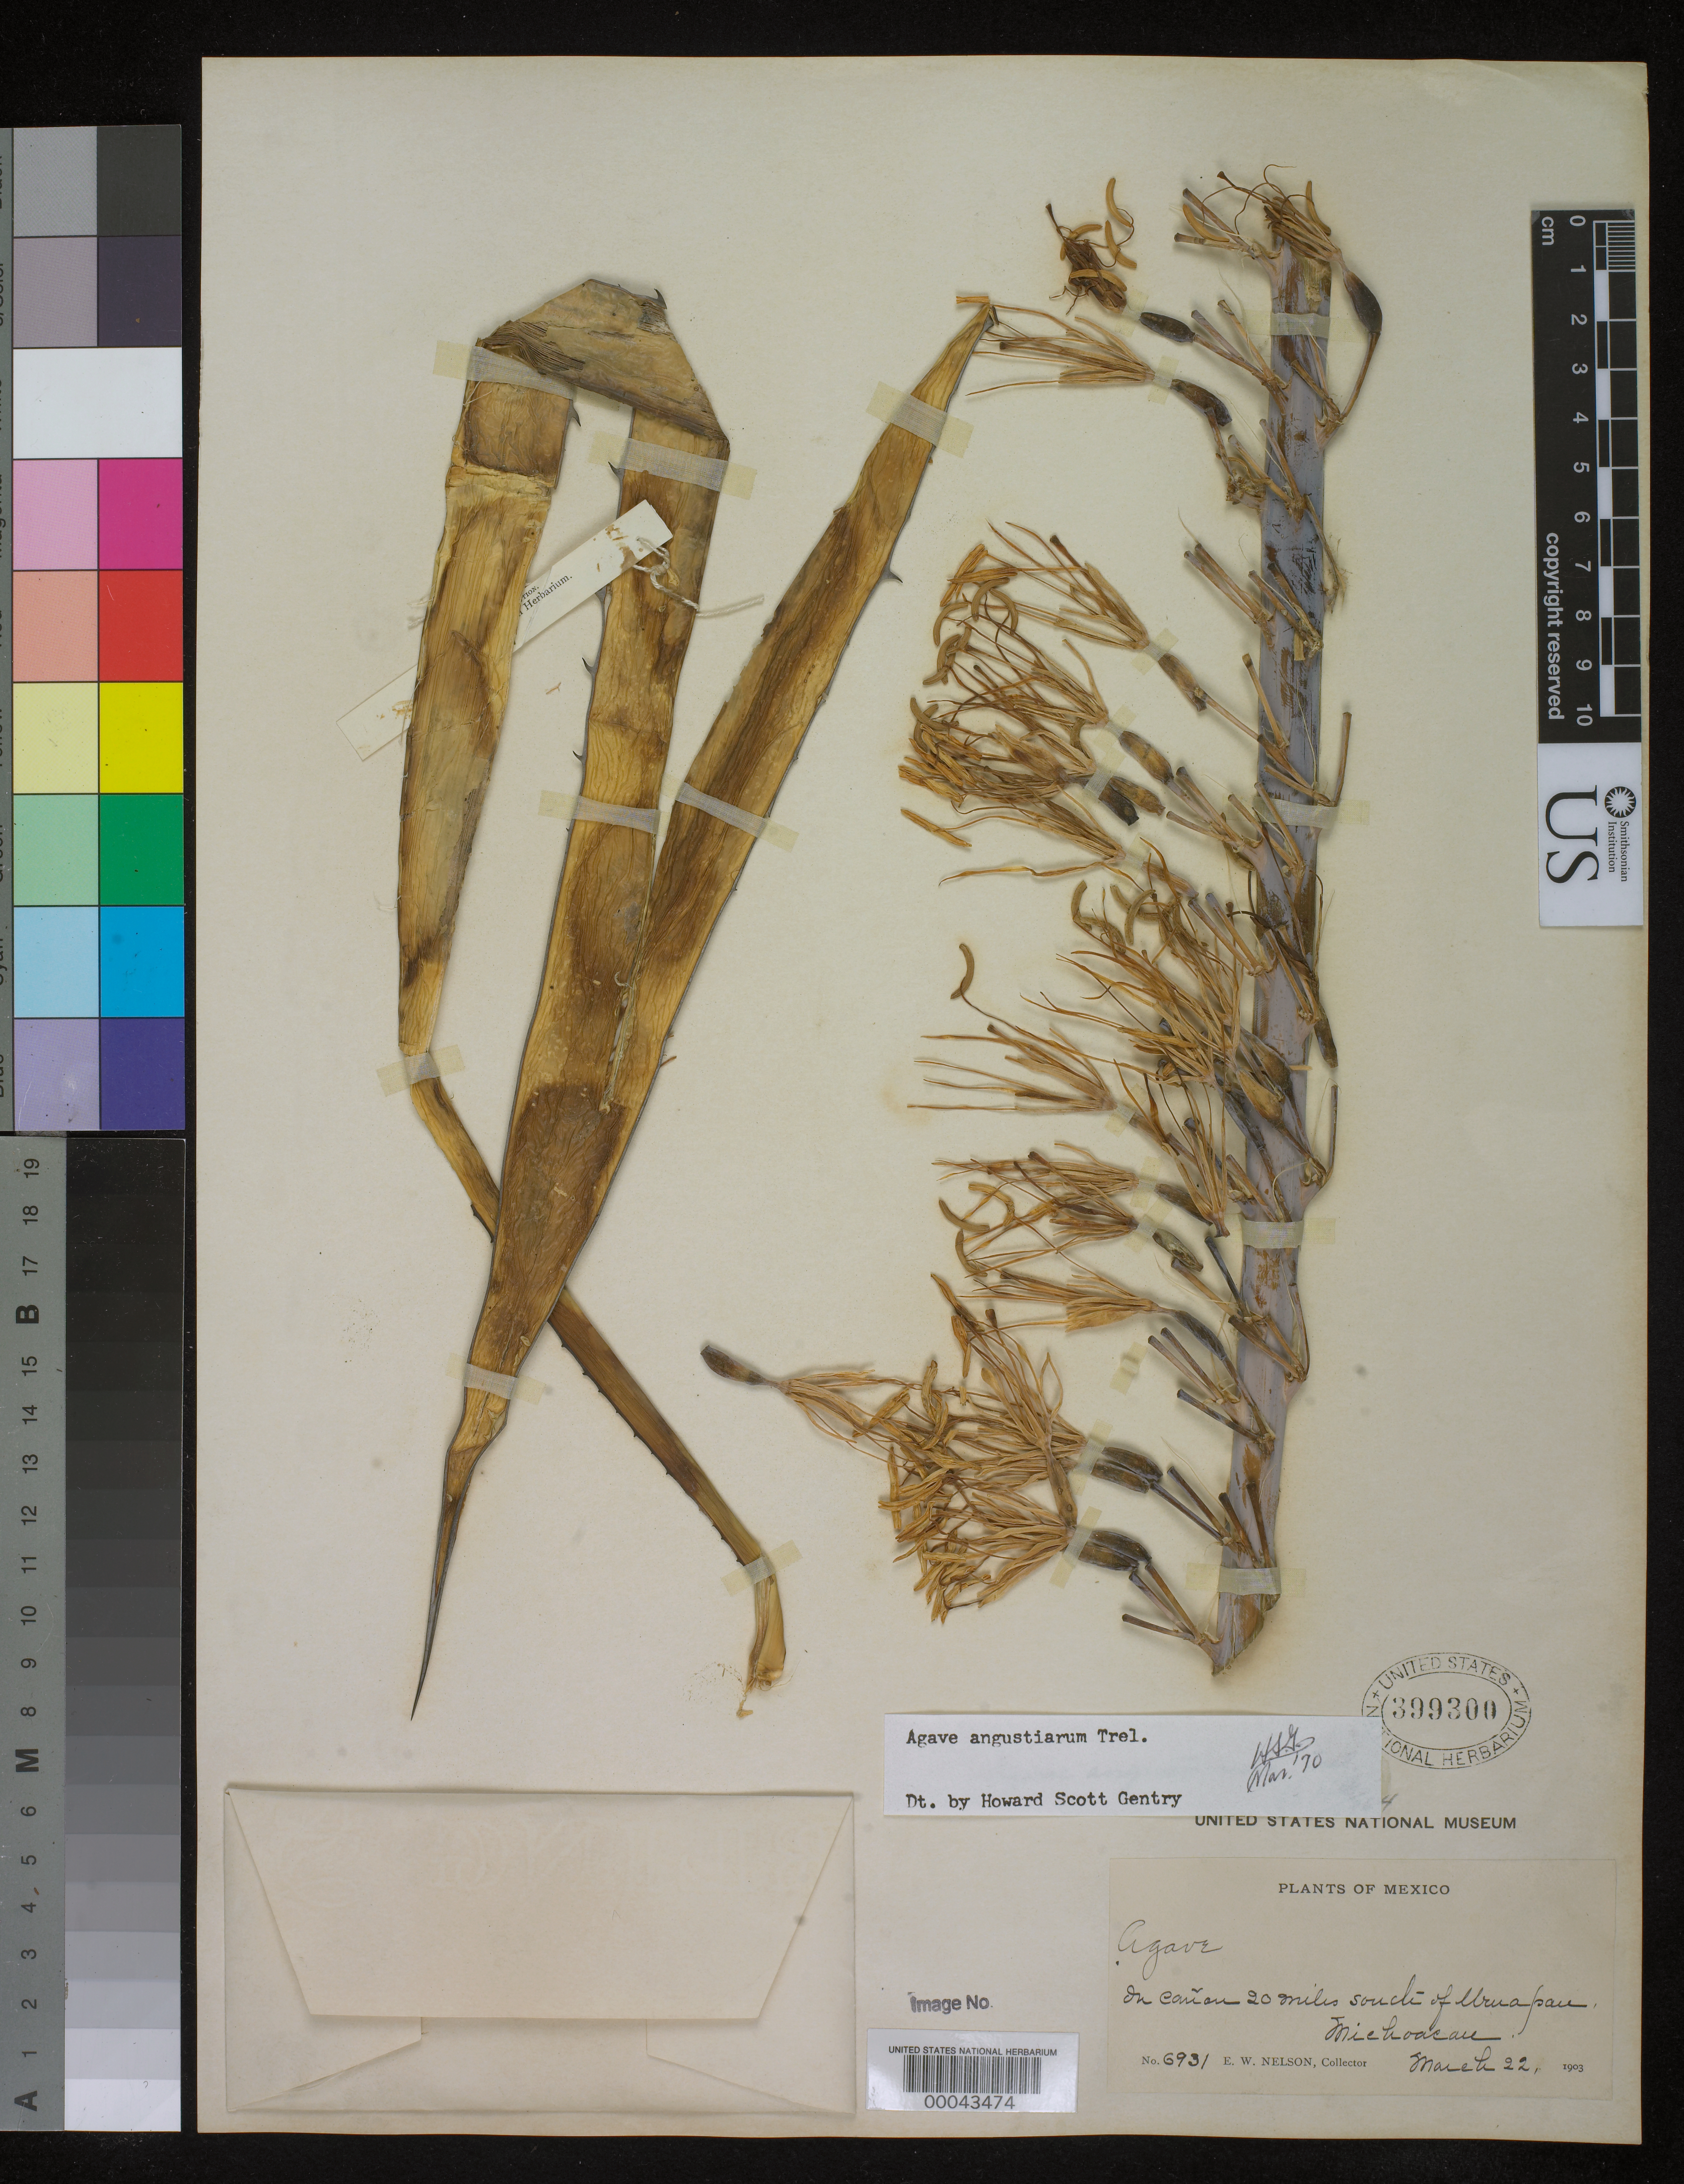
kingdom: Plantae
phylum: Tracheophyta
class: Liliopsida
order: Asparagales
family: Asparagaceae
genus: Agave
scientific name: Agave angustiarum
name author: Trel.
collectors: E. W. Nelson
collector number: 6931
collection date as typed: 22 Mar 1903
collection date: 1903-03-22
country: Mexico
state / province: Michoacán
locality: On canyon, 20 mi S of uruapau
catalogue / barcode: US 399300